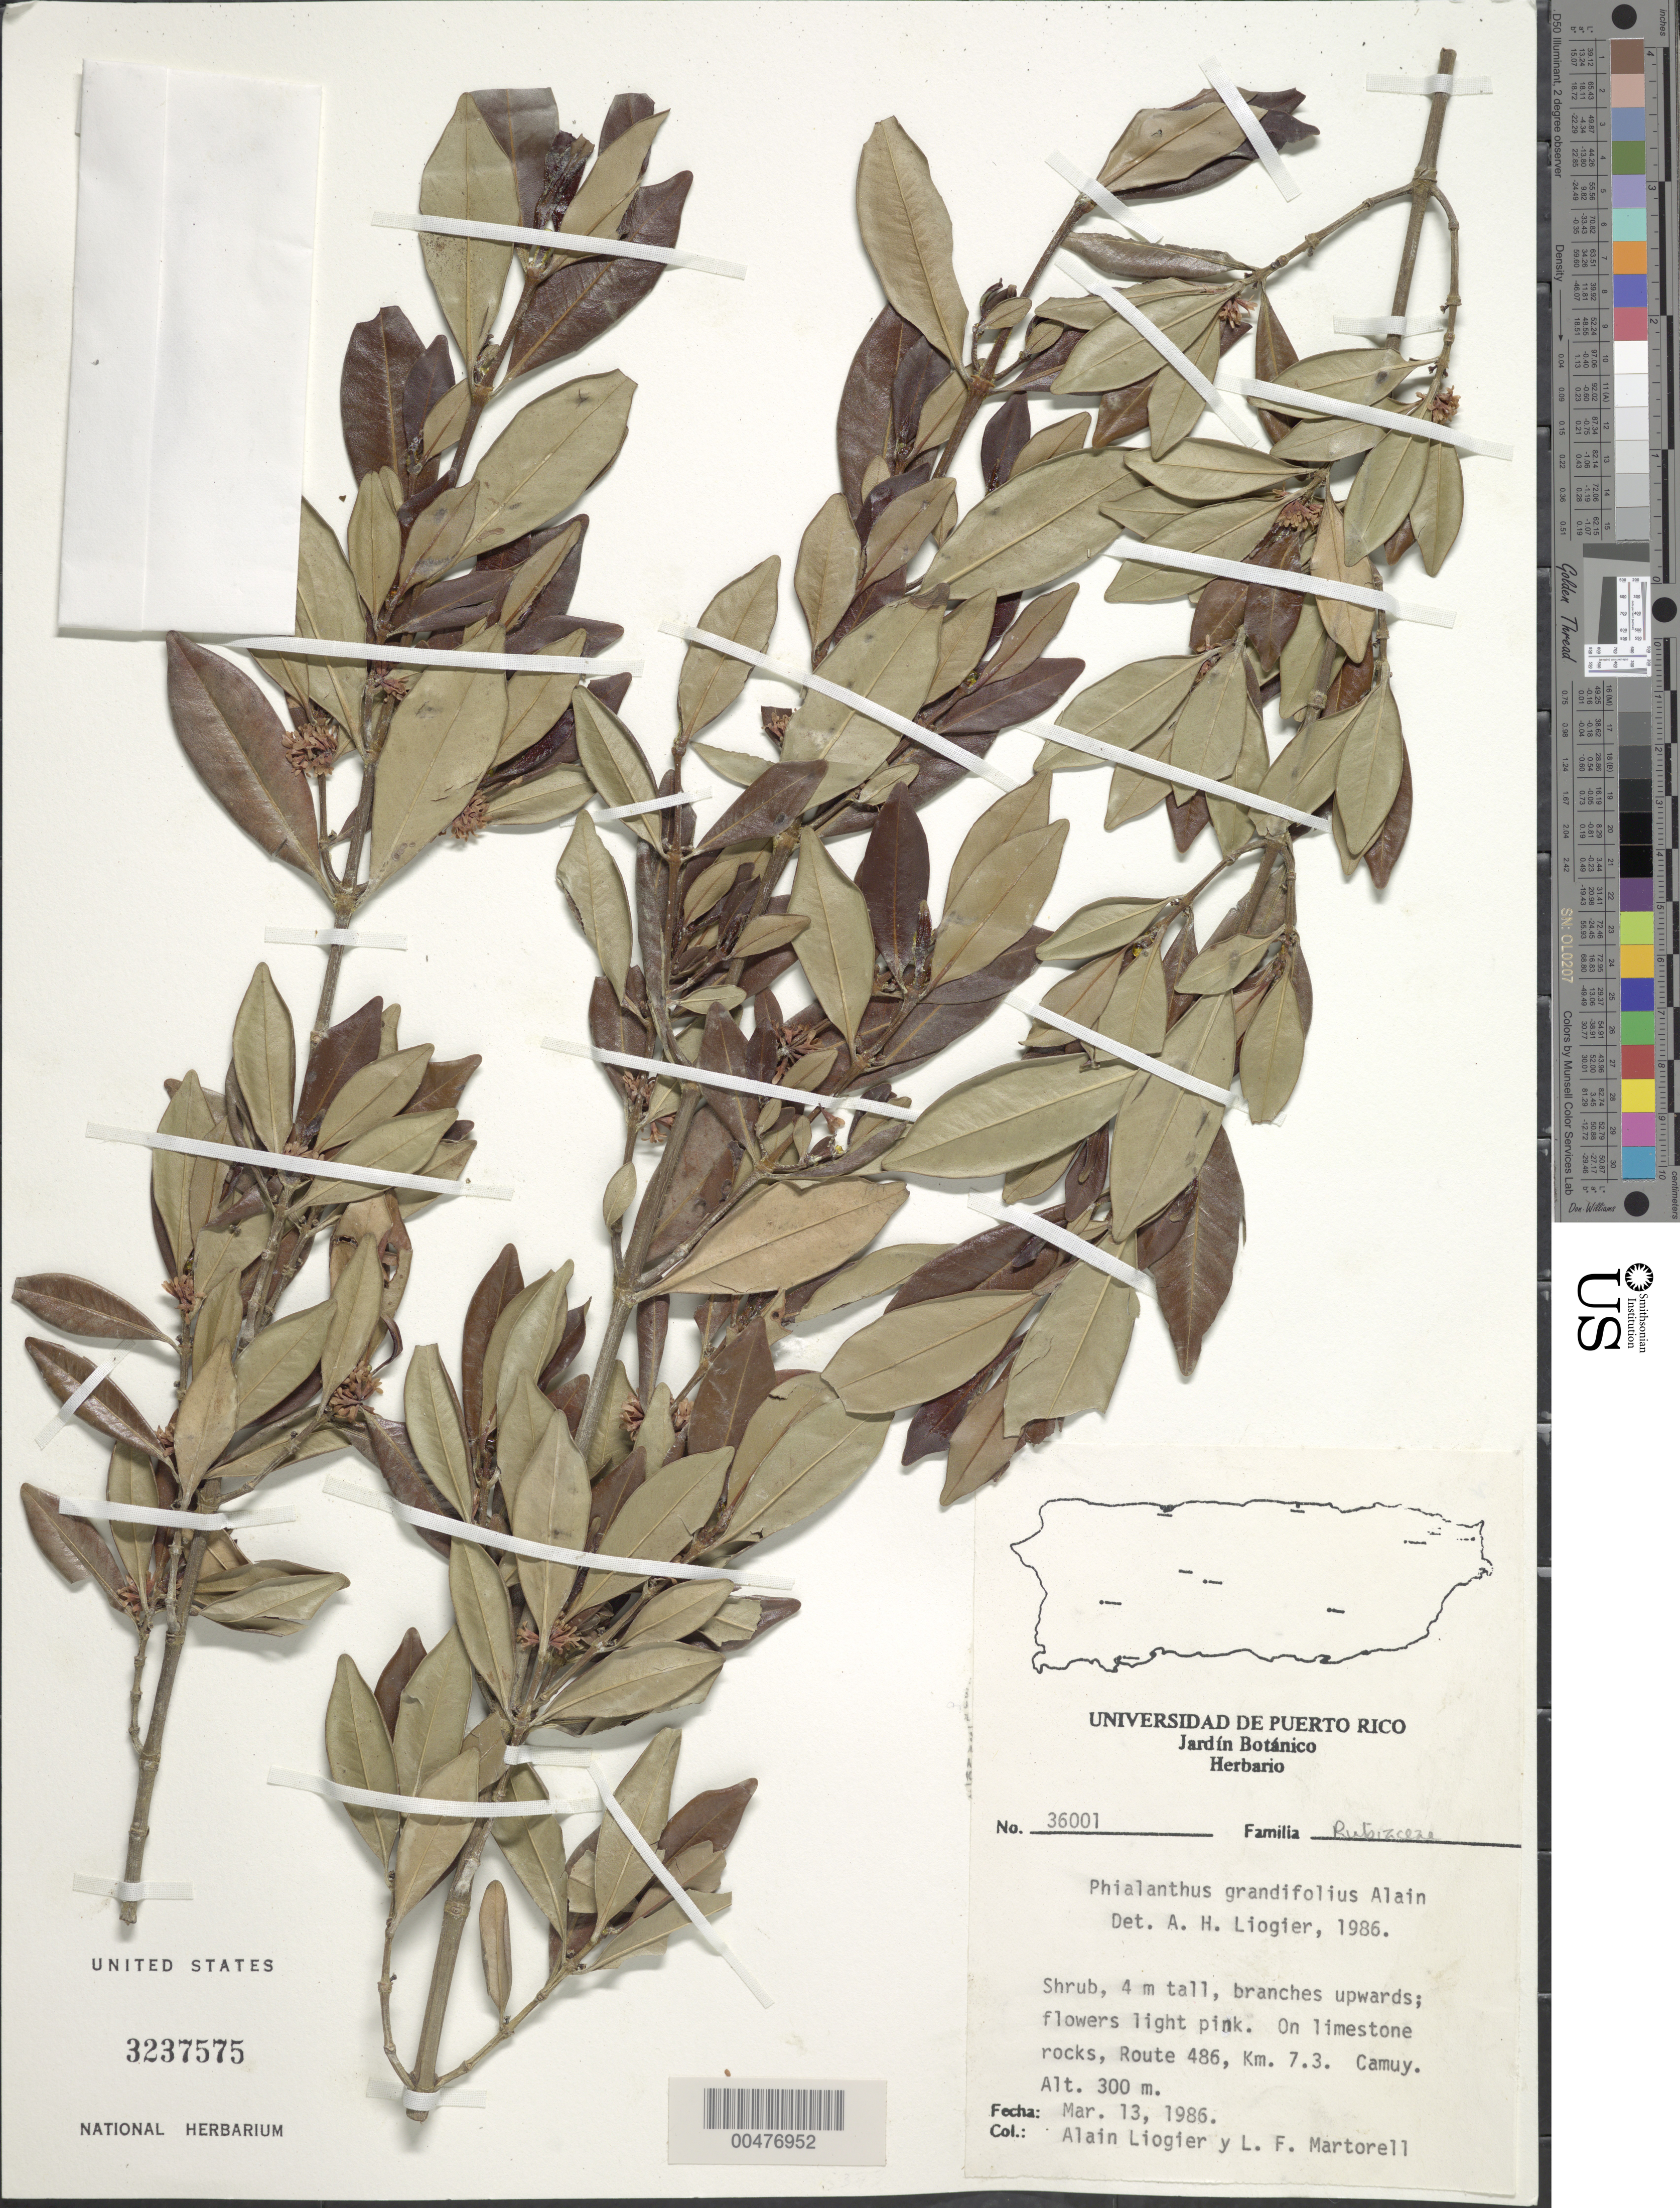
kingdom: Plantae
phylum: Tracheophyta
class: Magnoliopsida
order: Gentianales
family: Rubiaceae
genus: Phialanthus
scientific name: Phialanthus grandifolius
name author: Alain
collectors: A. H. Liogier & L. Martorell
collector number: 36001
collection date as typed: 13 Mar 1986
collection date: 1986-03-13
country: Puerto Rico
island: Greater Antilles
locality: Camuy: Rt. 486, Km 7.3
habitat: On limestone rocks.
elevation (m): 300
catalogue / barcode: US 3237575